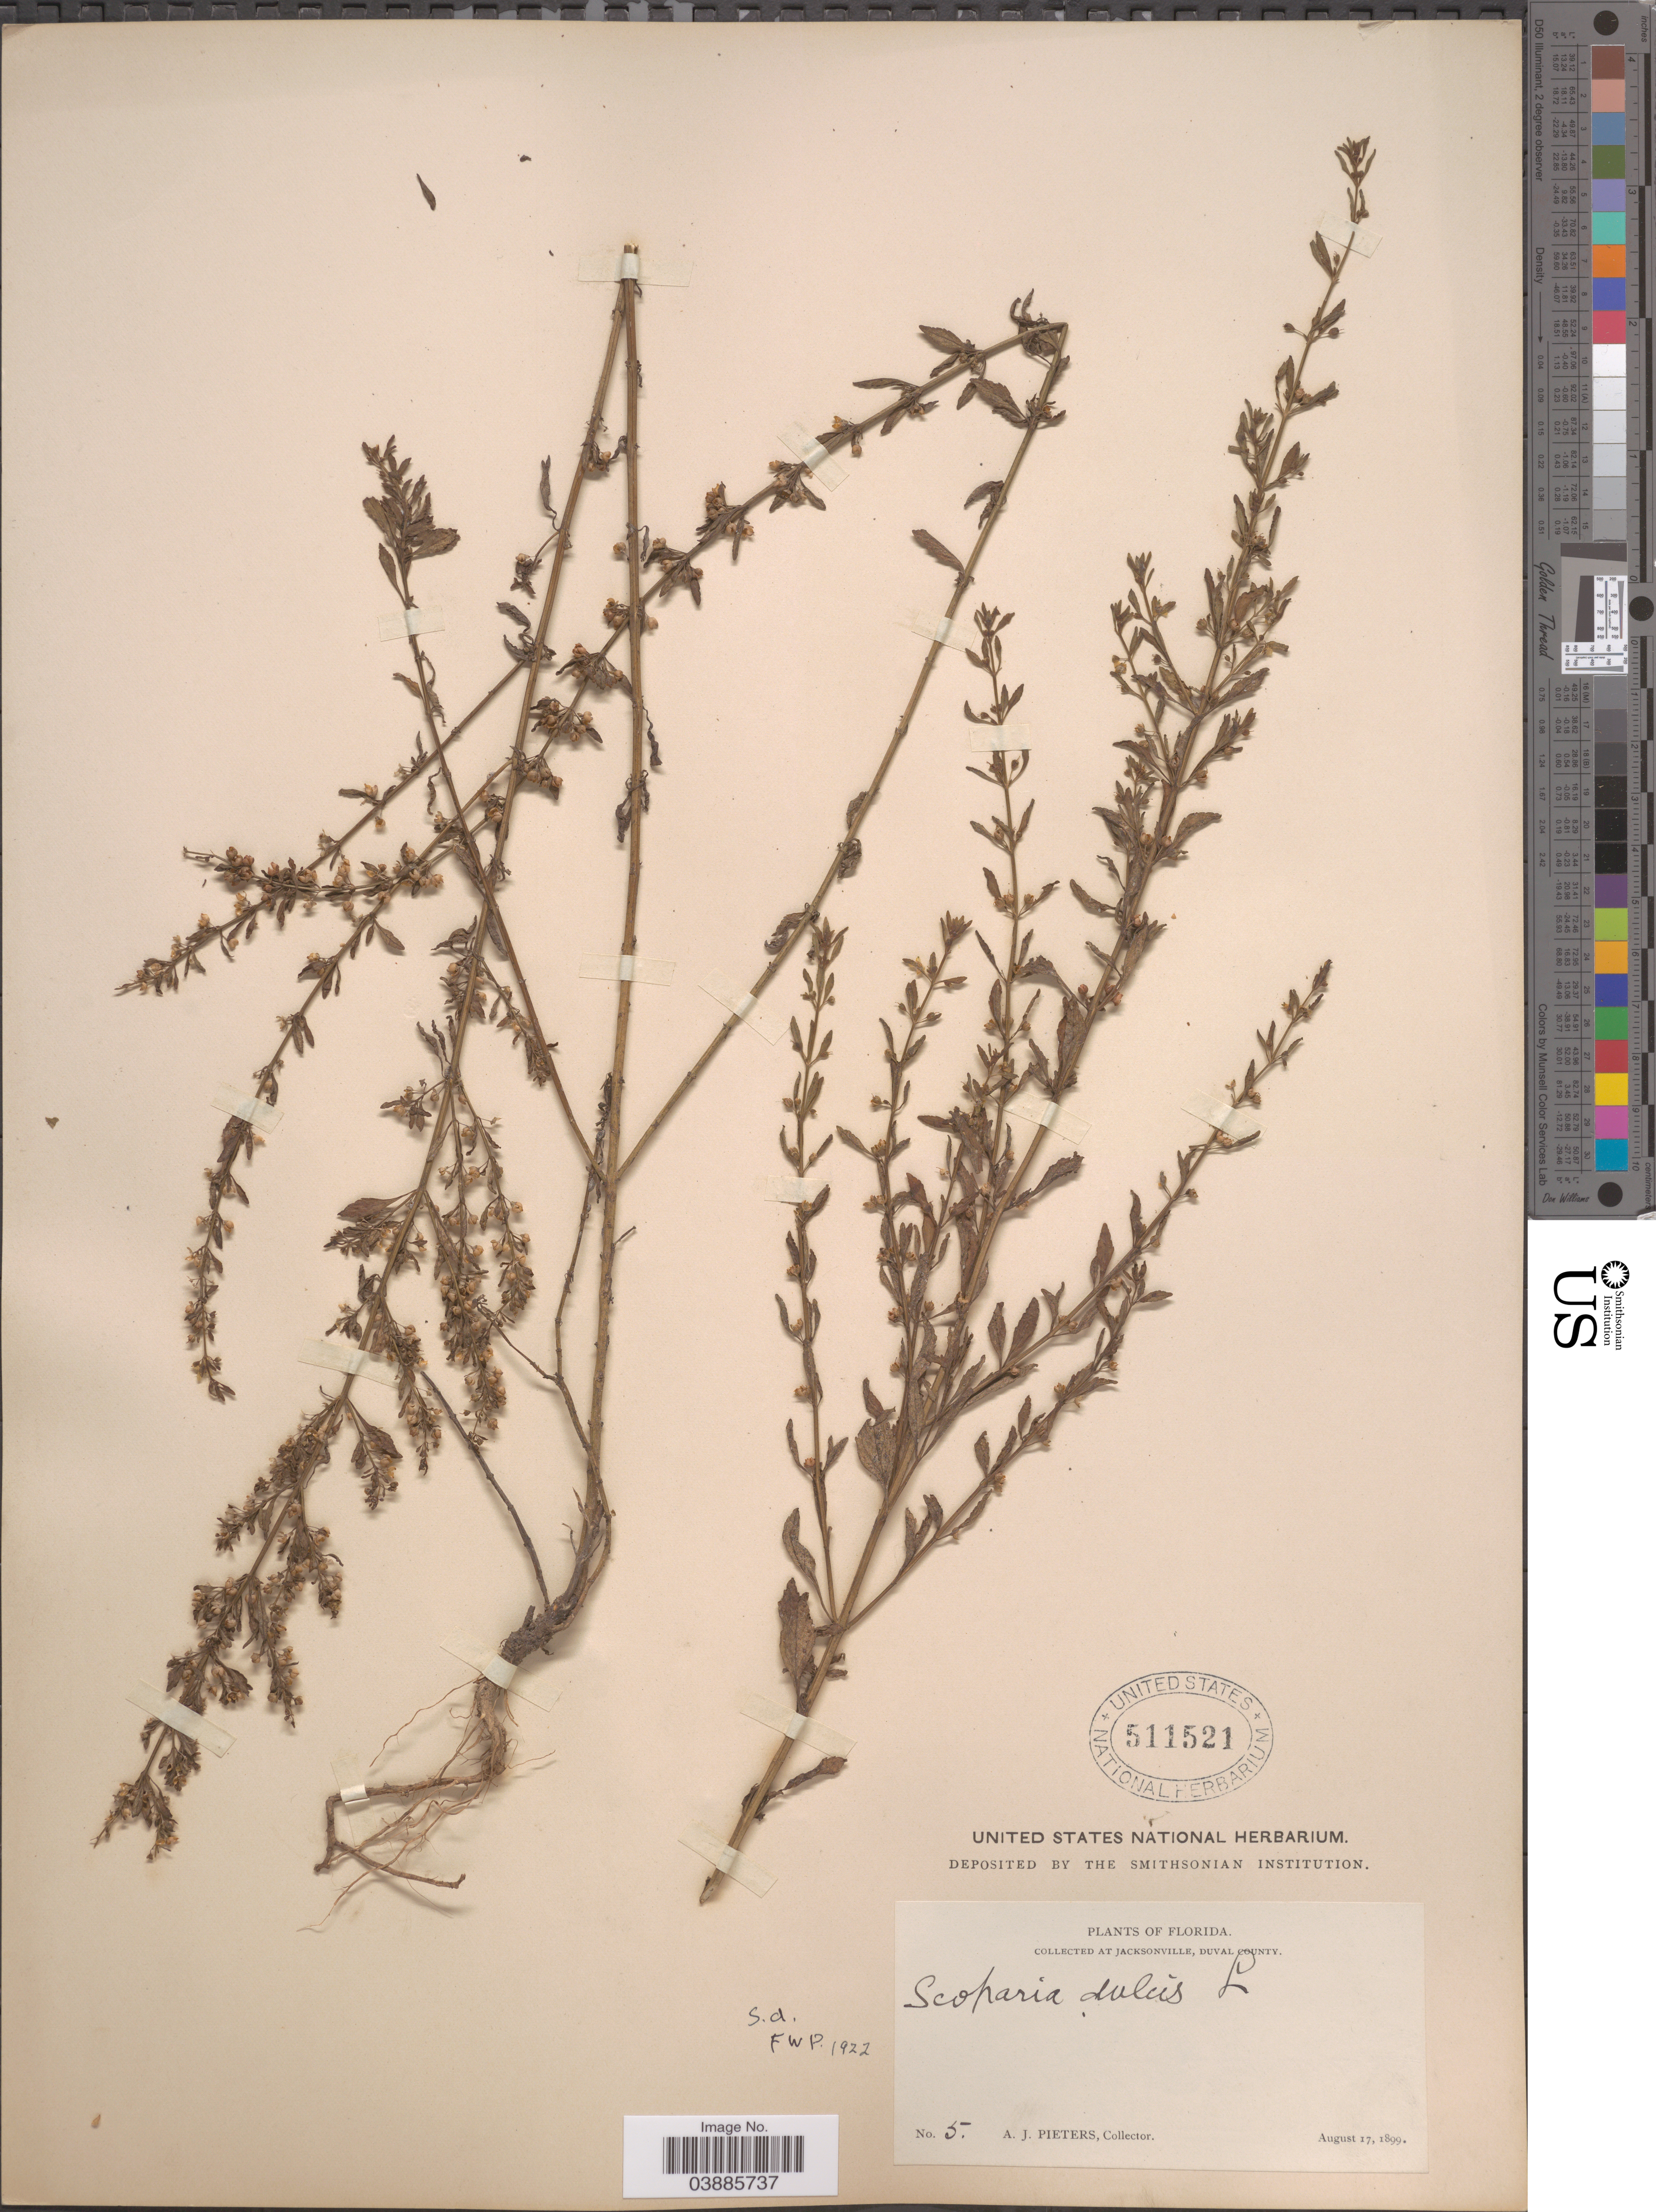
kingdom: Plantae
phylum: Tracheophyta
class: Magnoliopsida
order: Lamiales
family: Plantaginaceae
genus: Scoparia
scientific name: Scoparia dulcis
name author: L.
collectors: A. Pieters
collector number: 5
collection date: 1899-08-17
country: United States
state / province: Florida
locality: At Jacksonville, Duval County.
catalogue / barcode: US 511521